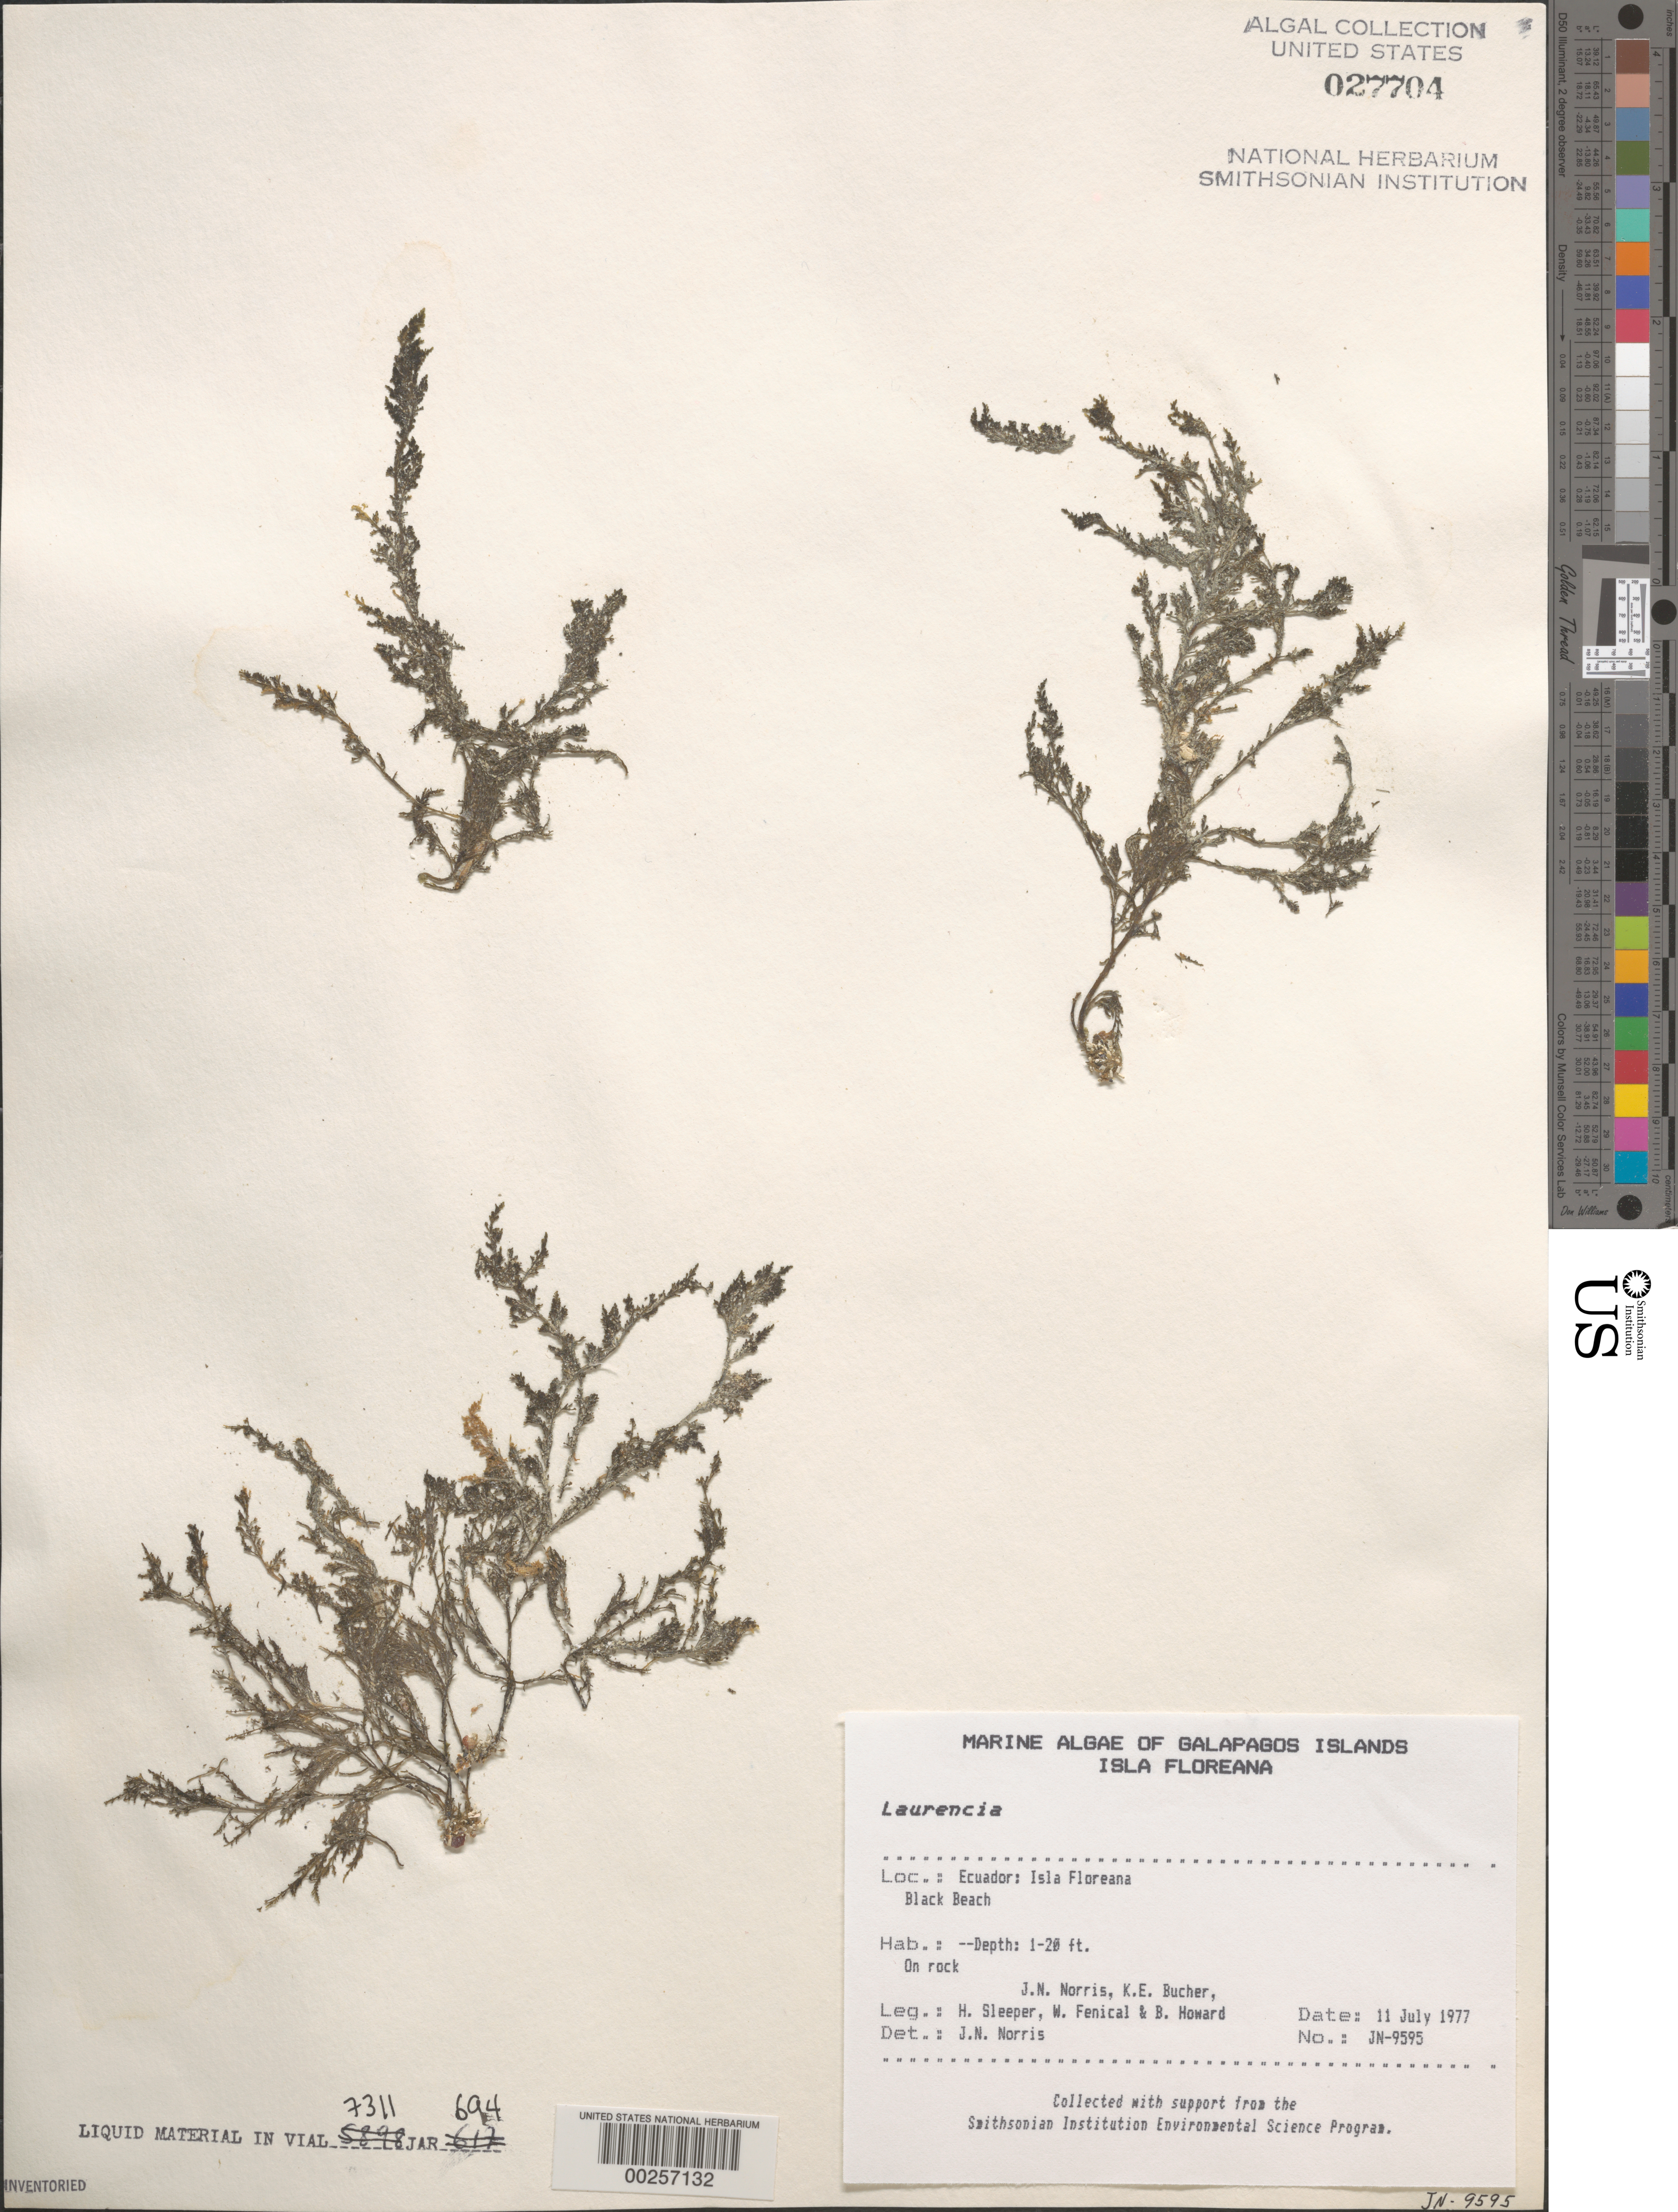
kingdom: Plantae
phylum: Rhodophyta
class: Florideophyceae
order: Ceramiales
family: Rhodomelaceae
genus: Laurencia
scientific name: Laurencia sp.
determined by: Norris, James N.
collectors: J. N. Norris, K. E. Bucher, H. Sleeper, W. Fenical & B. Howard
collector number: JN-9595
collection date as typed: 11 Jul 1977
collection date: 1977-07-11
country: Ecuador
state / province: Colón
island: Floreana [Charles, Santa Maria]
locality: Black Beach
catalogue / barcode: US 27704